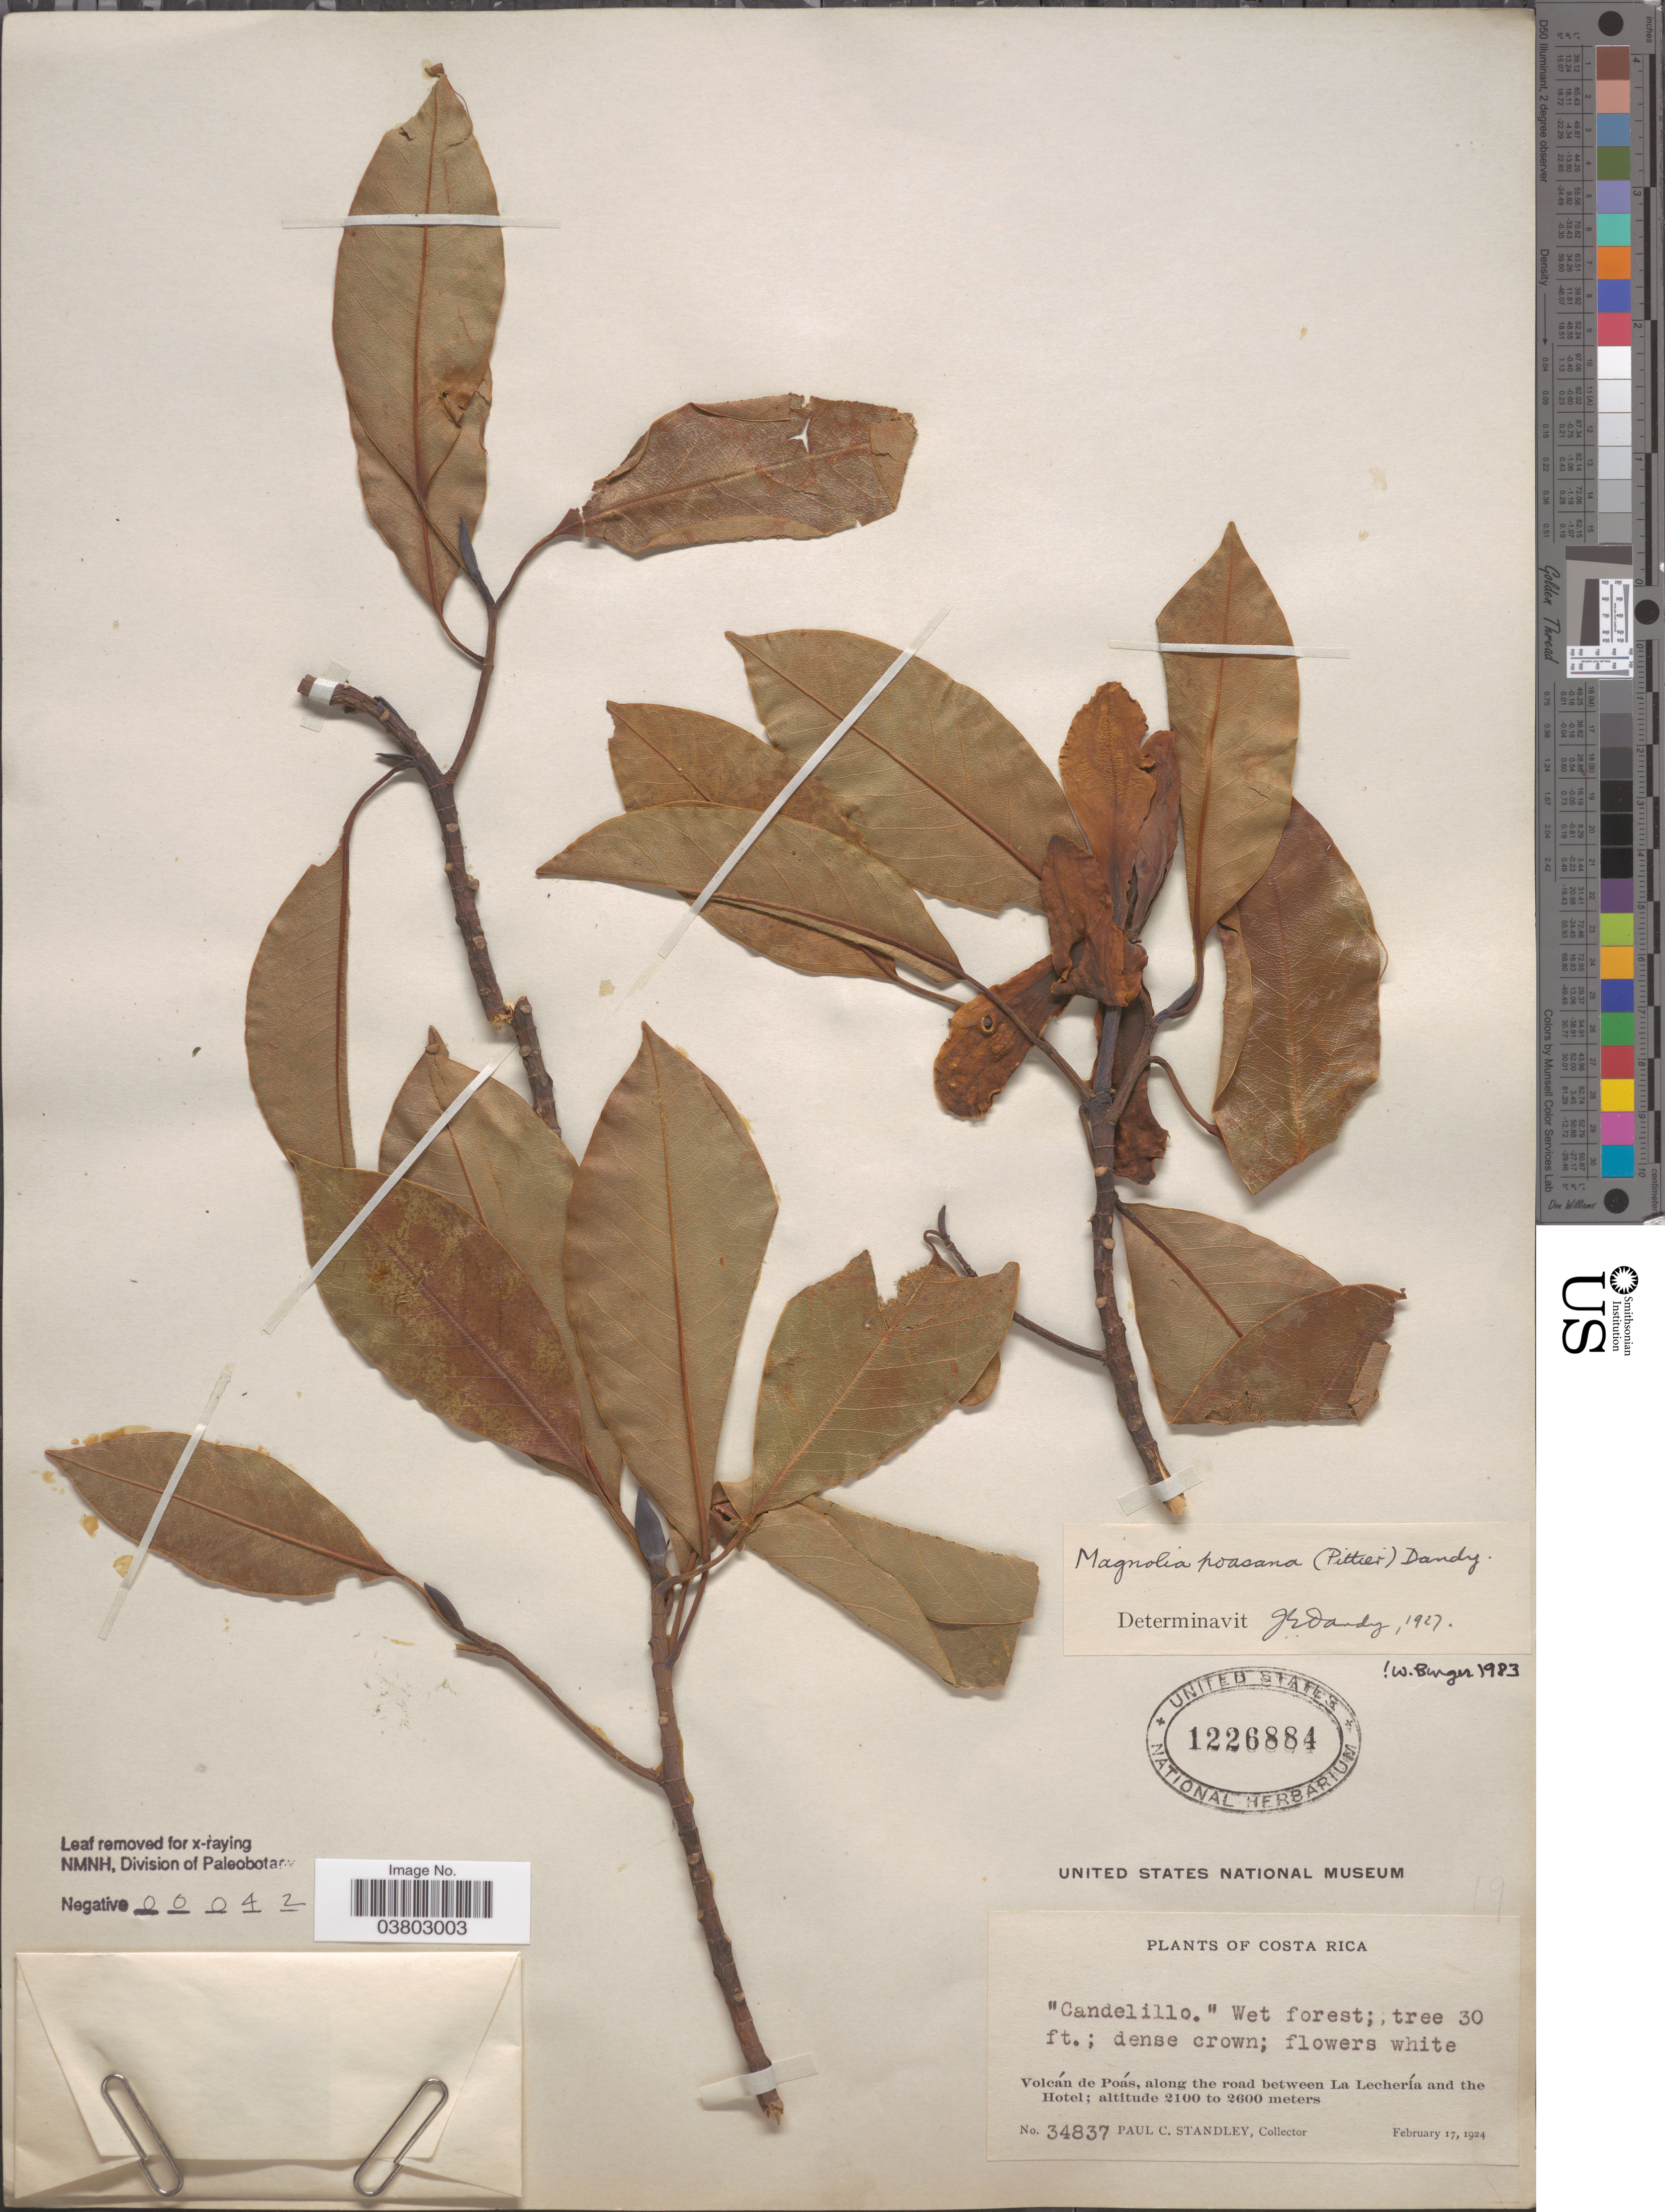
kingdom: Plantae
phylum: Tracheophyta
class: Magnoliopsida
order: Magnoliales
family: Magnoliaceae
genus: Magnolia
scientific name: Magnolia poasana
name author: Dandy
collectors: P. C. Standley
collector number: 34837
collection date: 1924-02-17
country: Costa Rica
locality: Volcán de Poás, along the road between La Lechería and the Hotel.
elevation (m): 2100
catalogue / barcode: US 1226884